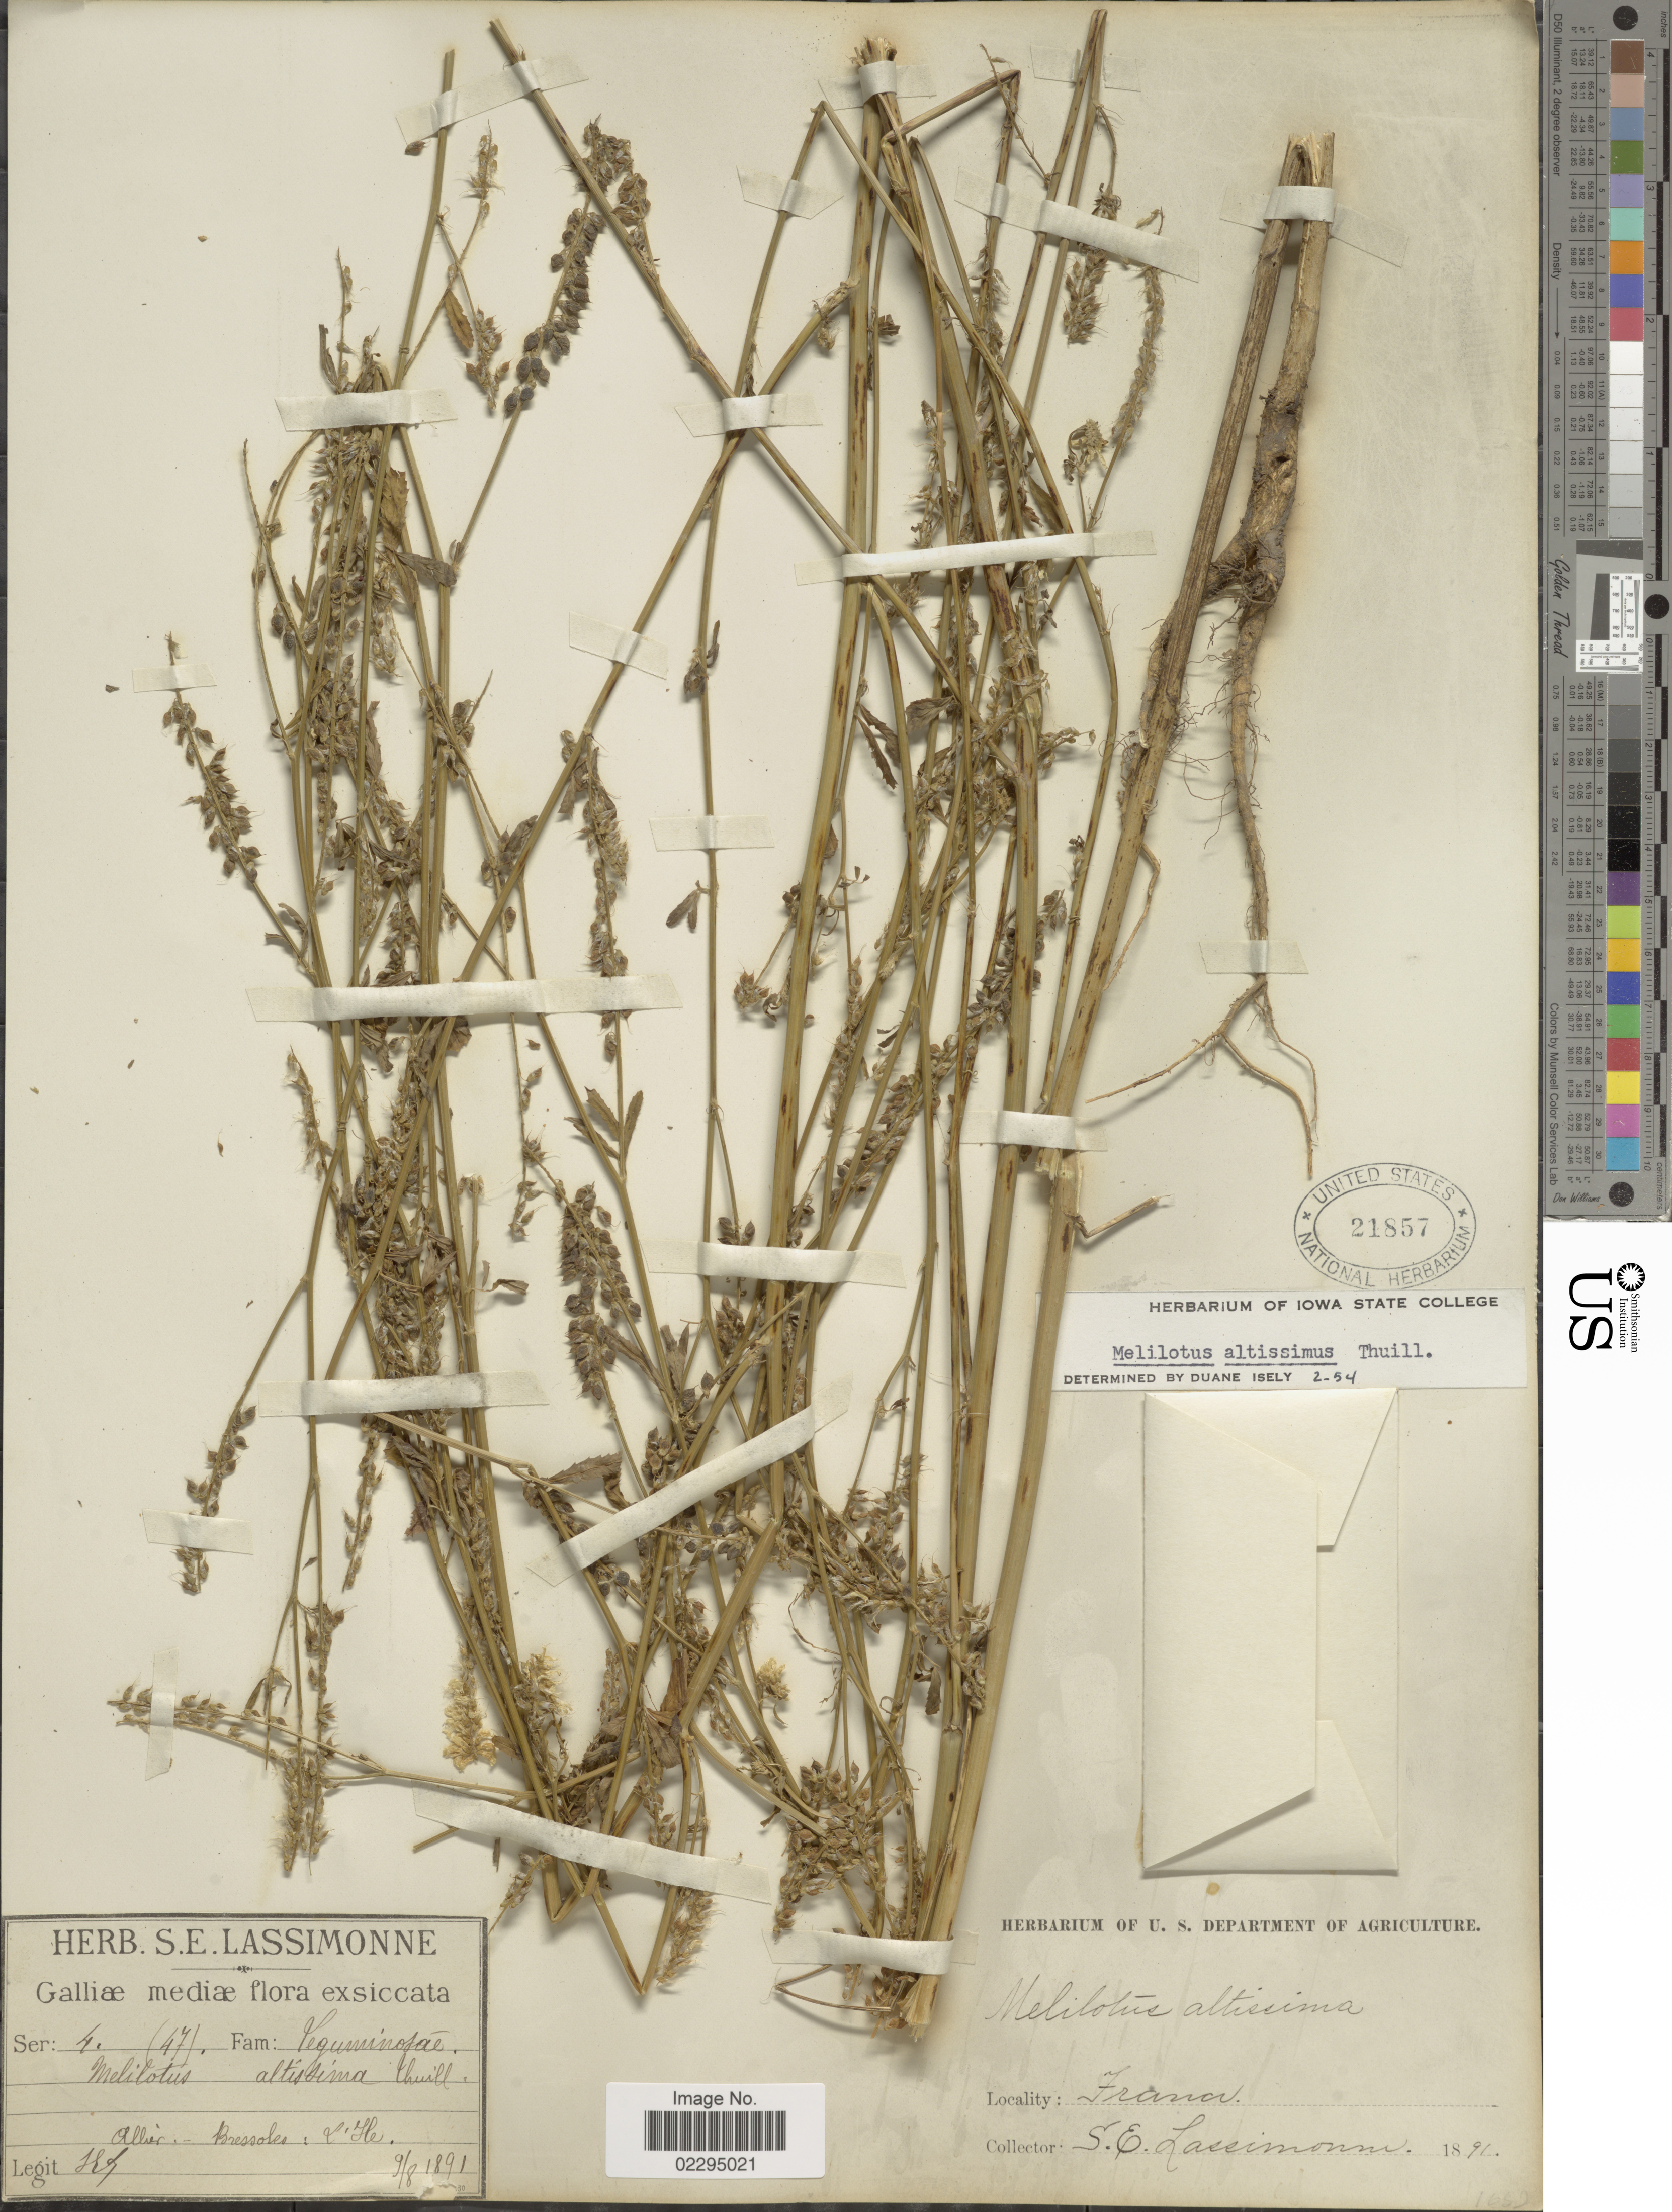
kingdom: Plantae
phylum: Tracheophyta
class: Magnoliopsida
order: Fabales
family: Fabaceae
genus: Melilotus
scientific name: Melilotus altissimus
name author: Thuill.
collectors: S. Lassimonne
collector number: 47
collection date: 1891-08-09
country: France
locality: Allier: Bressoles: L'He [interpreted], France. Galliae mediae.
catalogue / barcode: US 21857